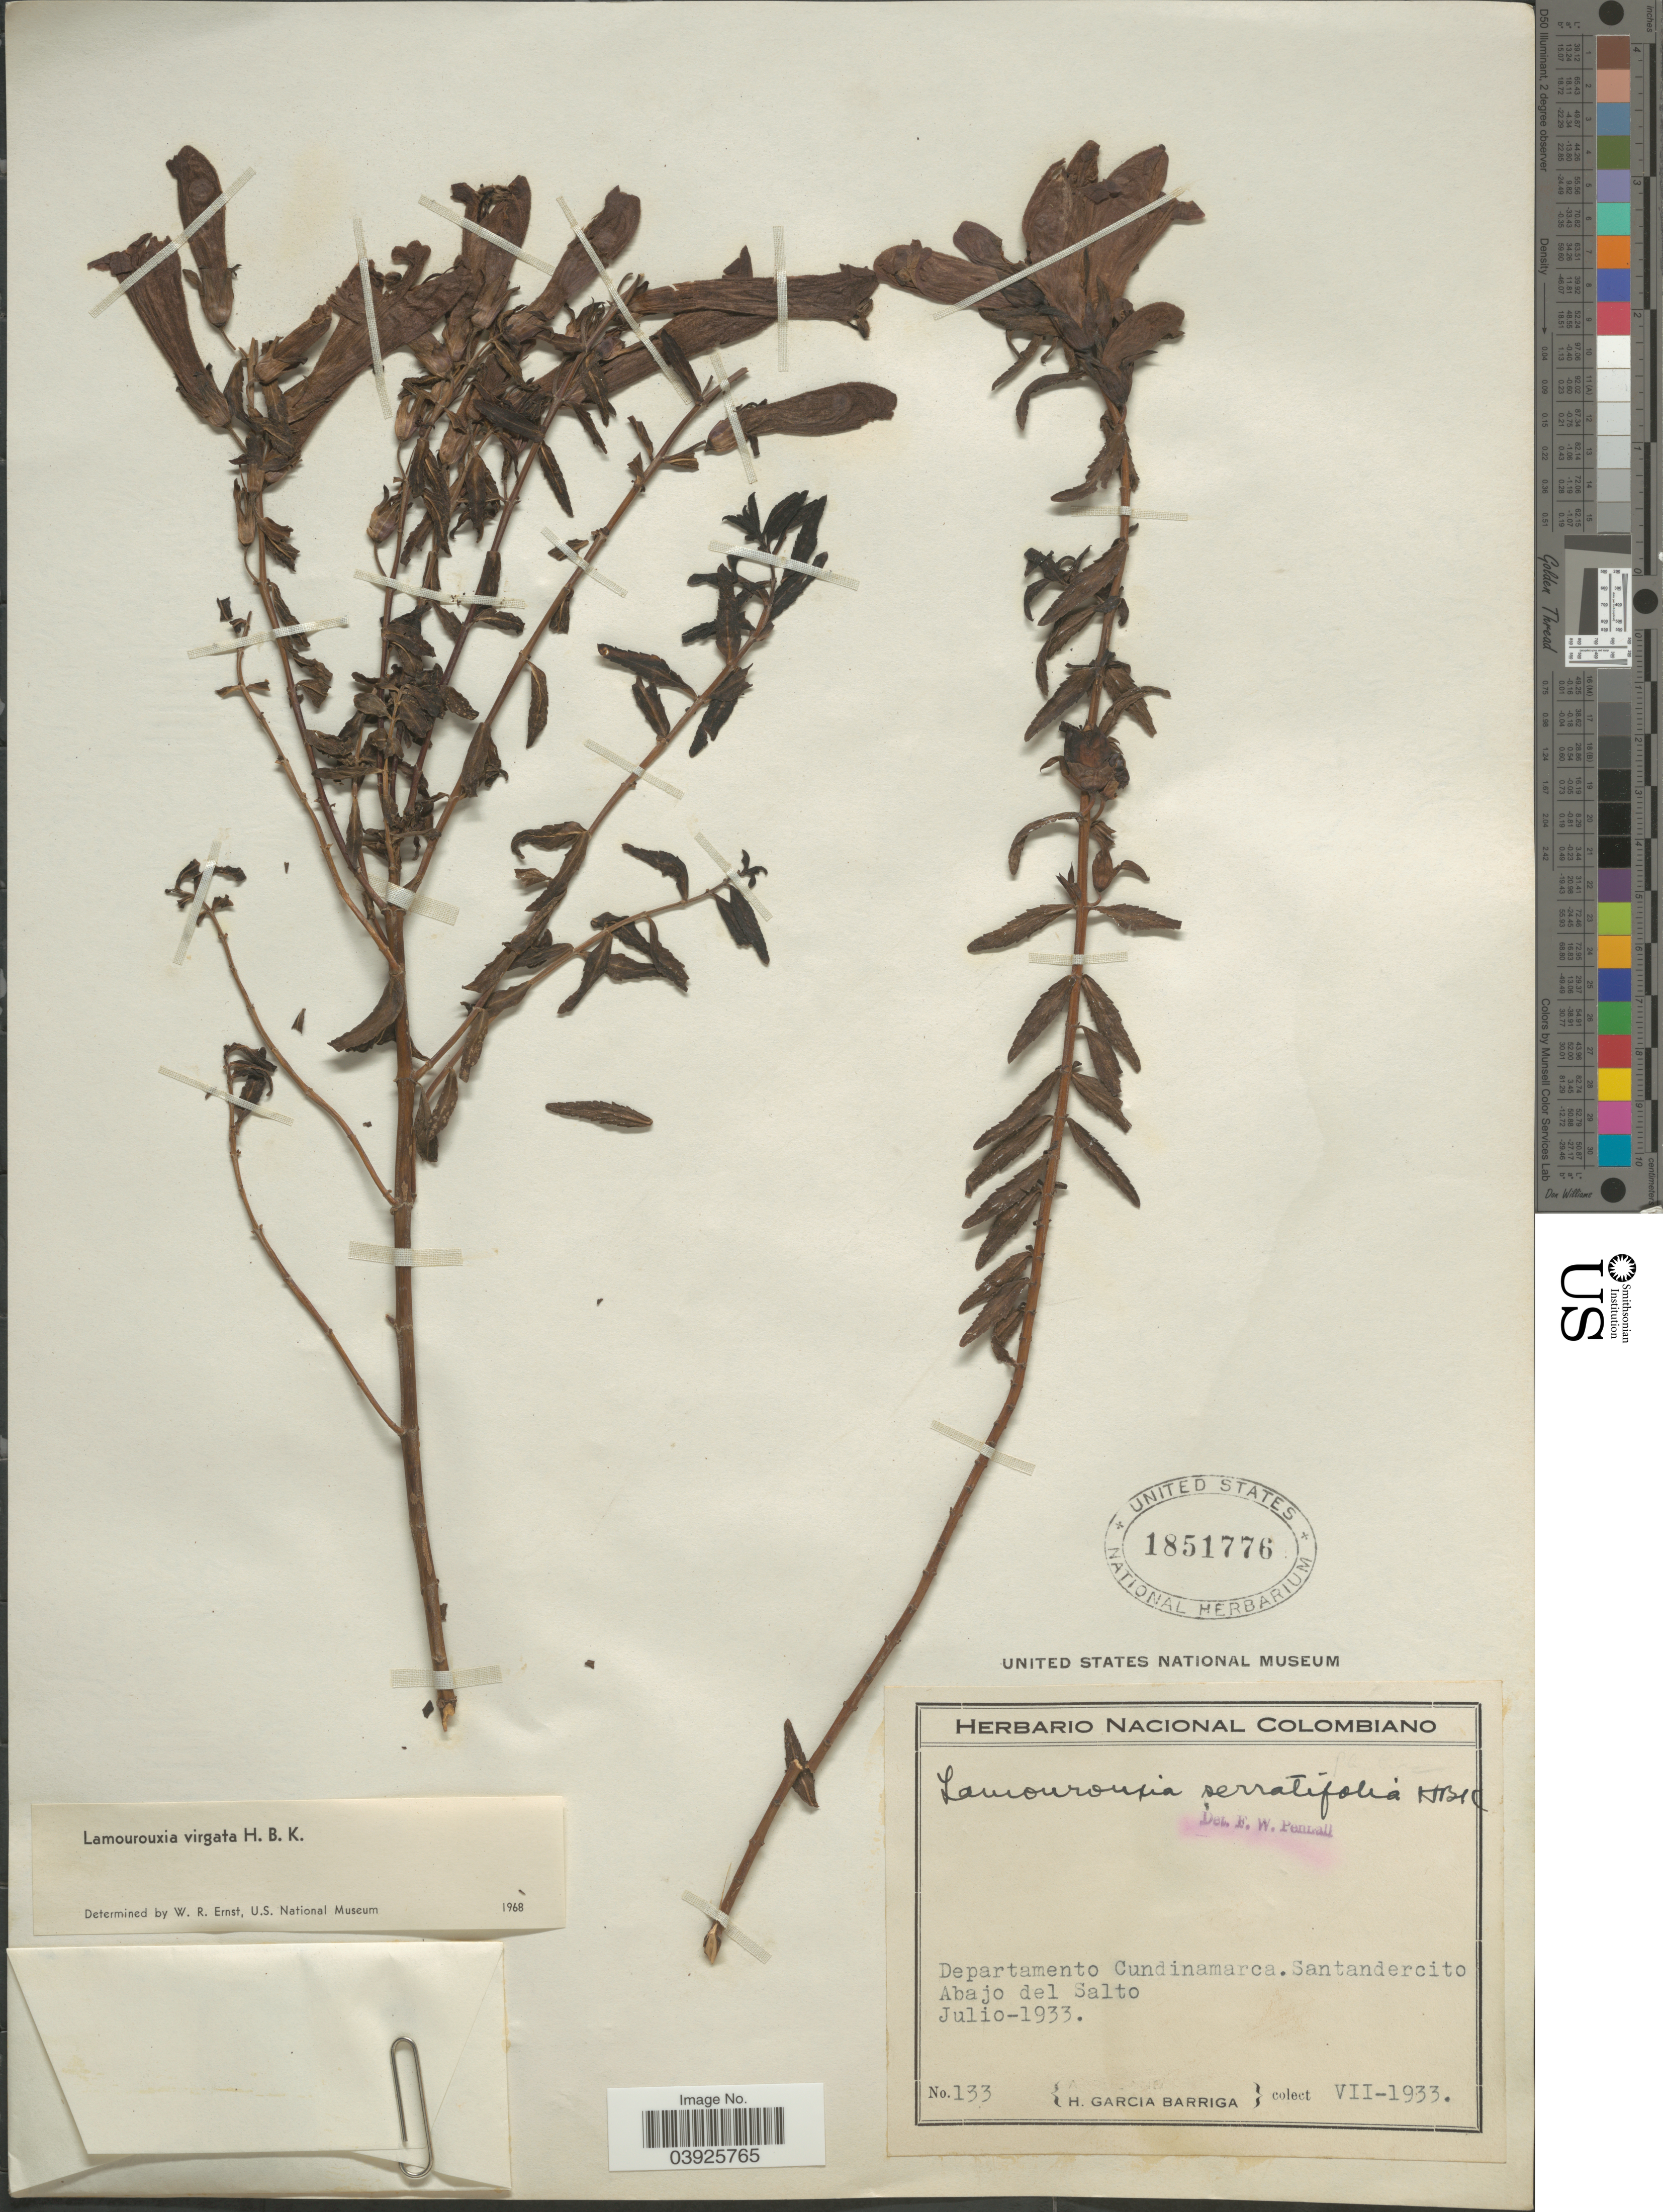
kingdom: Plantae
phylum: Tracheophyta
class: Magnoliopsida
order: Lamiales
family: Orobanchaceae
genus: Lamourouxia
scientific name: Lamourouxia virgata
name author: Kunth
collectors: H. García Barriga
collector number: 133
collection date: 1933-07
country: Colombia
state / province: Cundinamarca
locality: Departamento Cundinamarca. Santandercito. Abajo del Salto.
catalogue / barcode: US 1851776